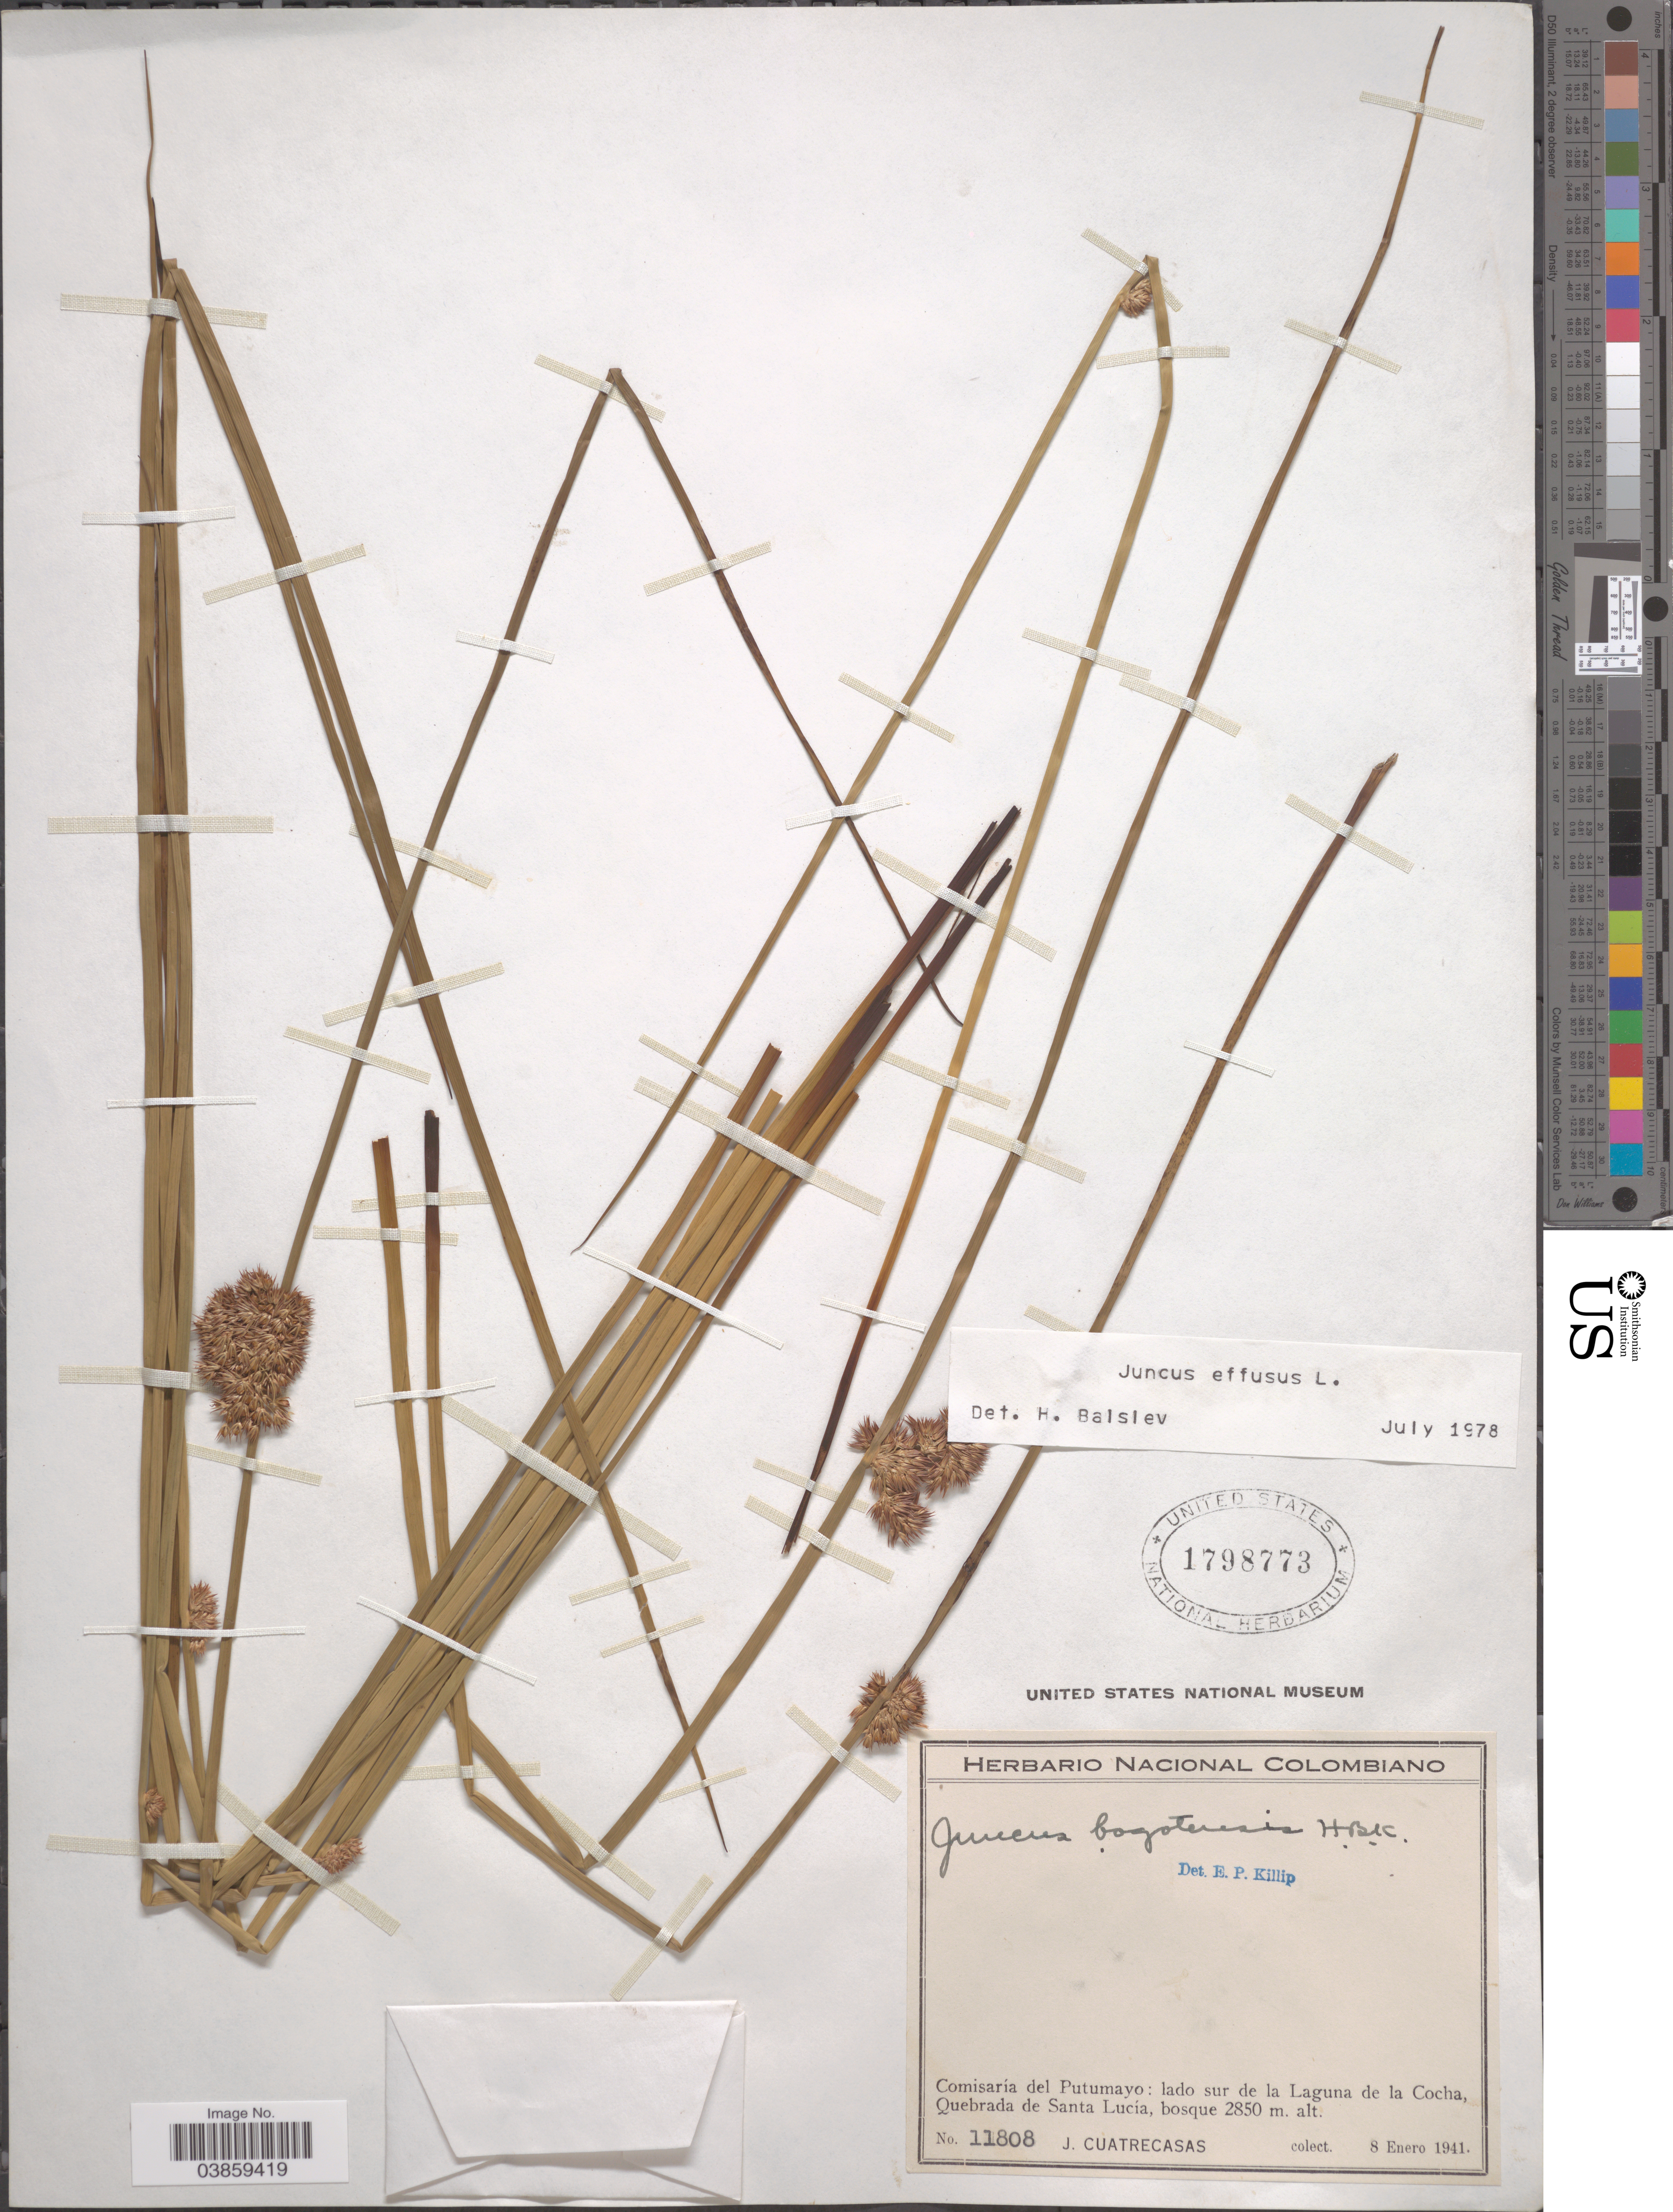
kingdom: Plantae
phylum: Tracheophyta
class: Liliopsida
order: Poales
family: Juncaceae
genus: Juncus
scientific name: Juncus effusus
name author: L.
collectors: J. Cuatrecasas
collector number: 11808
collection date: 1941-01-08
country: Colombia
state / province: Putumayo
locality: Comisaría del Putumayo: lado sur de la Laguna de la Cocha, Quebrada de Santa Lucía.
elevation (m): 2850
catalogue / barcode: US 1798773